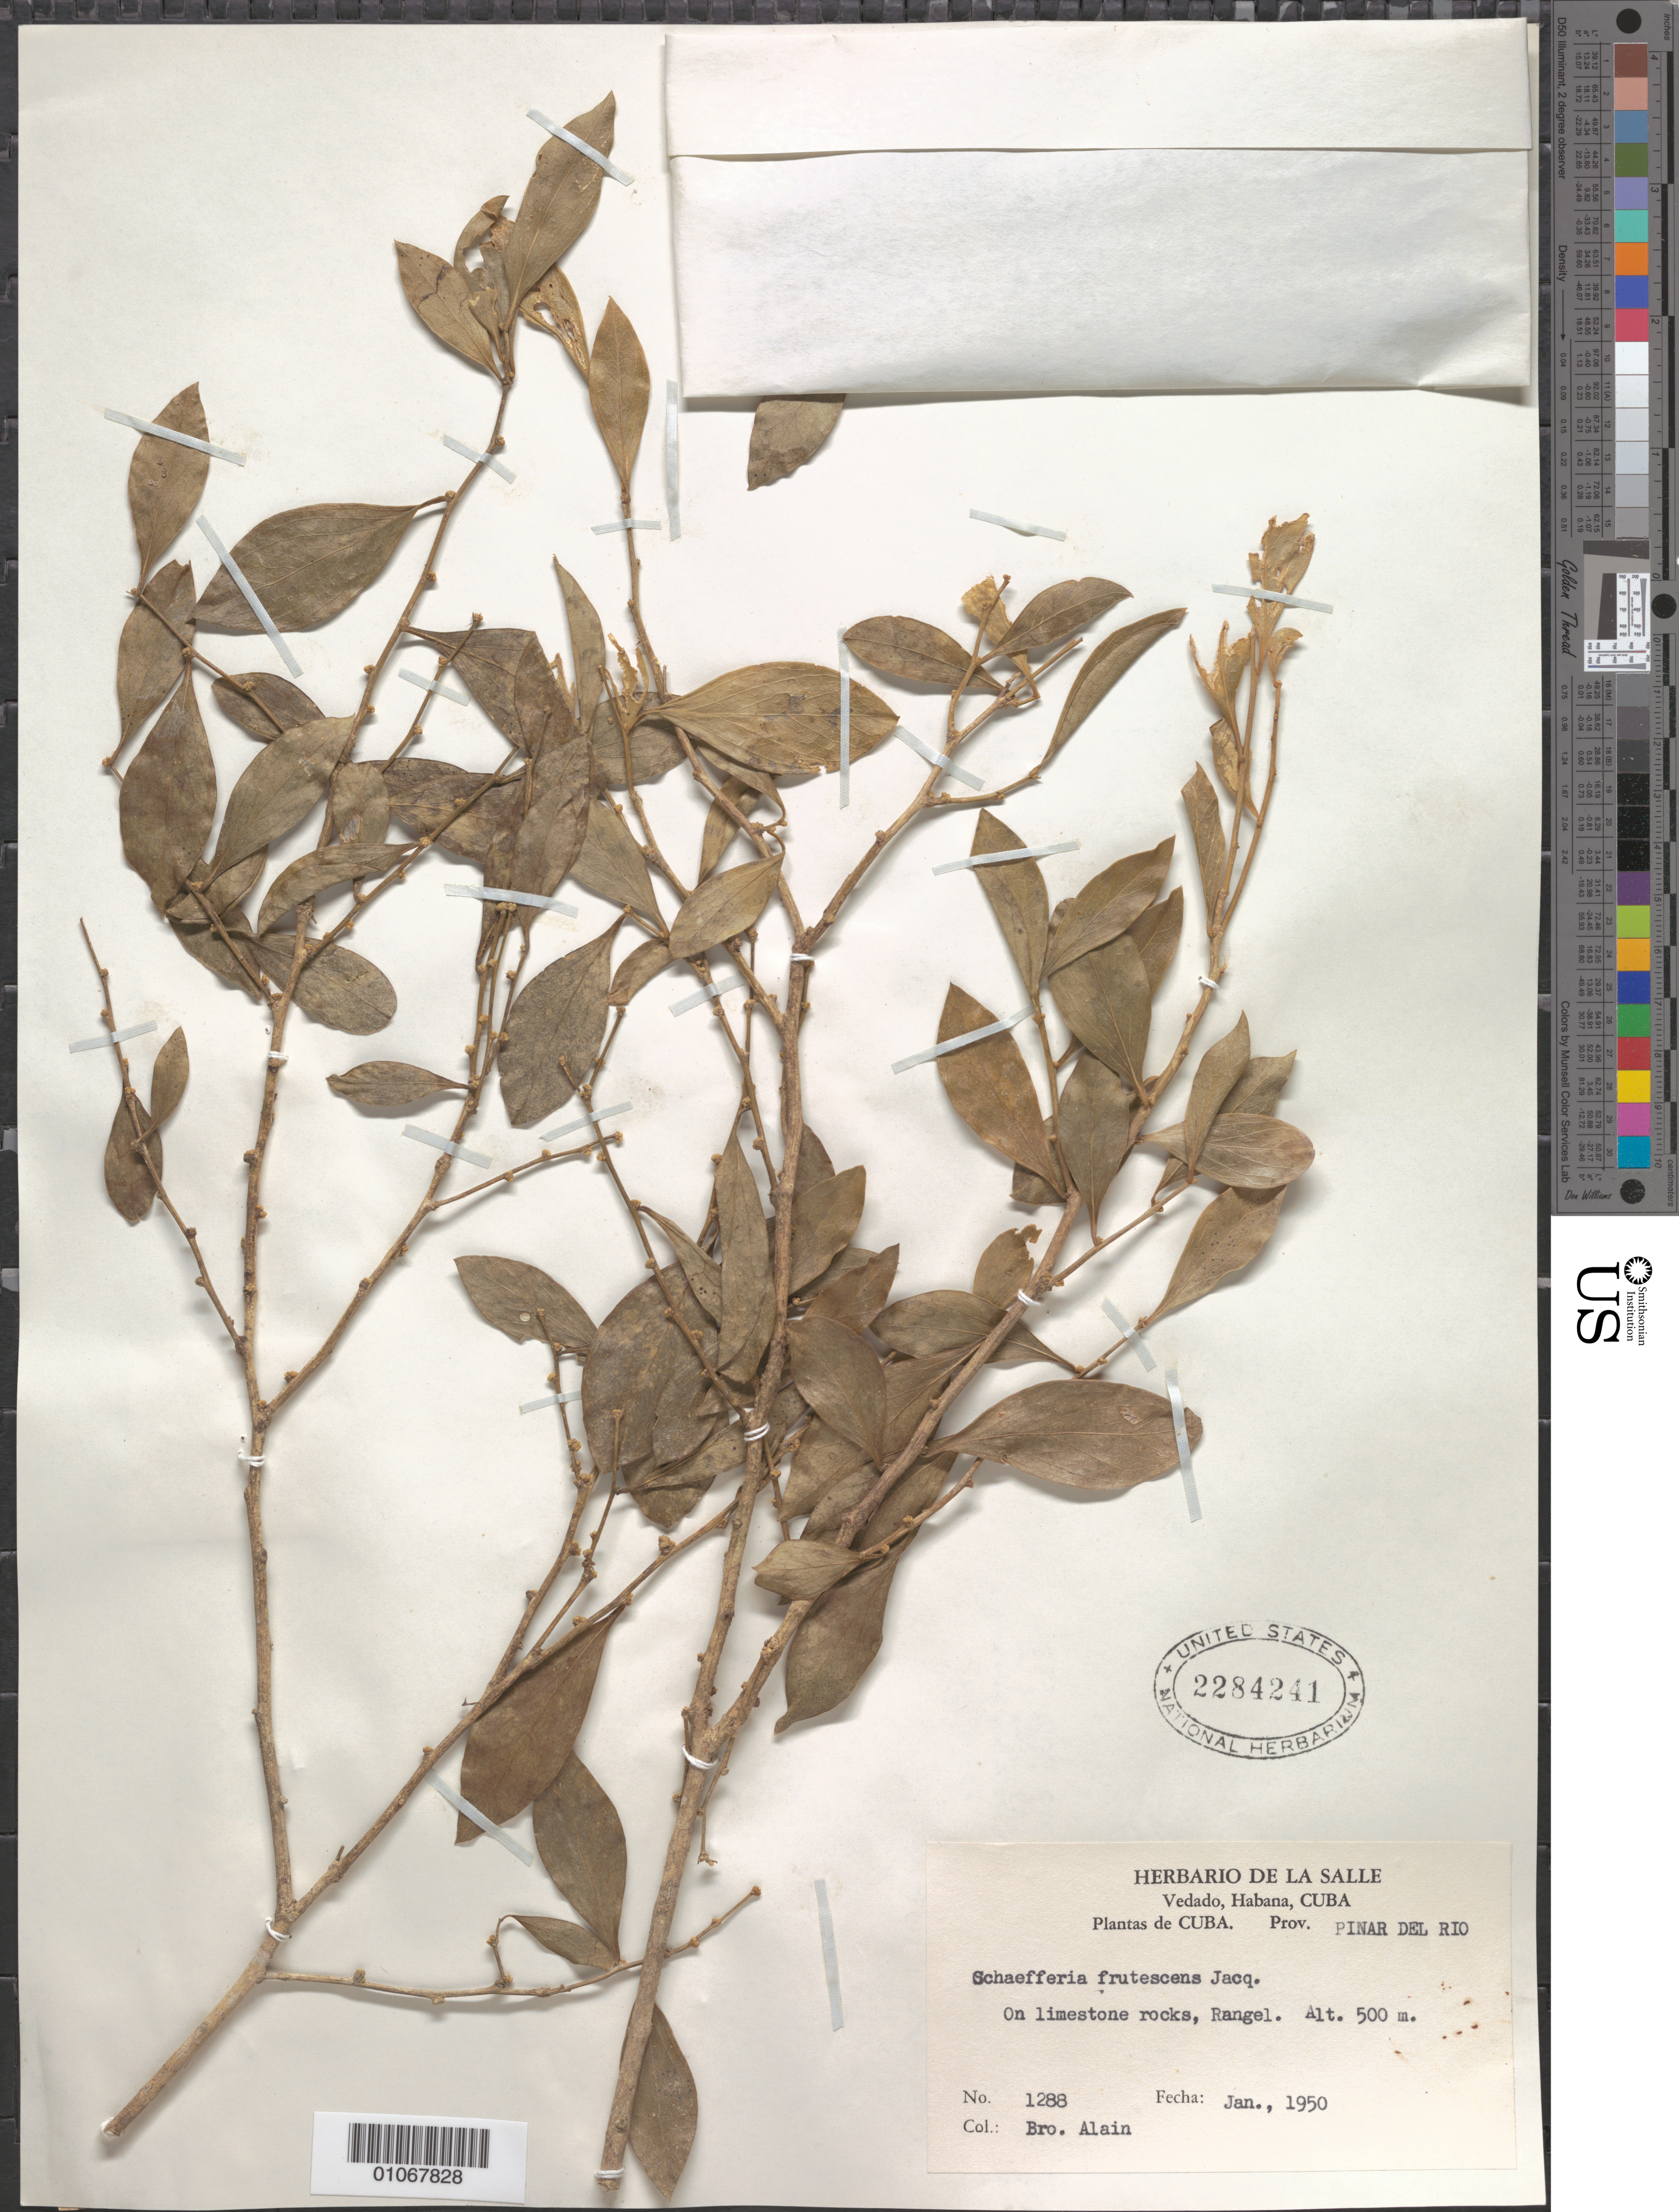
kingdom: Plantae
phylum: Tracheophyta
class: Magnoliopsida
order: Celastrales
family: Celastraceae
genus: Schaefferia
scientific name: Schaefferia frutescens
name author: Jacq.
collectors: A. H. Liogier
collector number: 1288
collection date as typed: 01 Jan 1950 to 31 Jan 1950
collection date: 1950-01-01/1950-01-31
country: Cuba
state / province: Pinar del Rio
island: Cuba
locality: On limestone rocks, Rangel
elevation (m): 500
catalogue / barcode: US 2284241